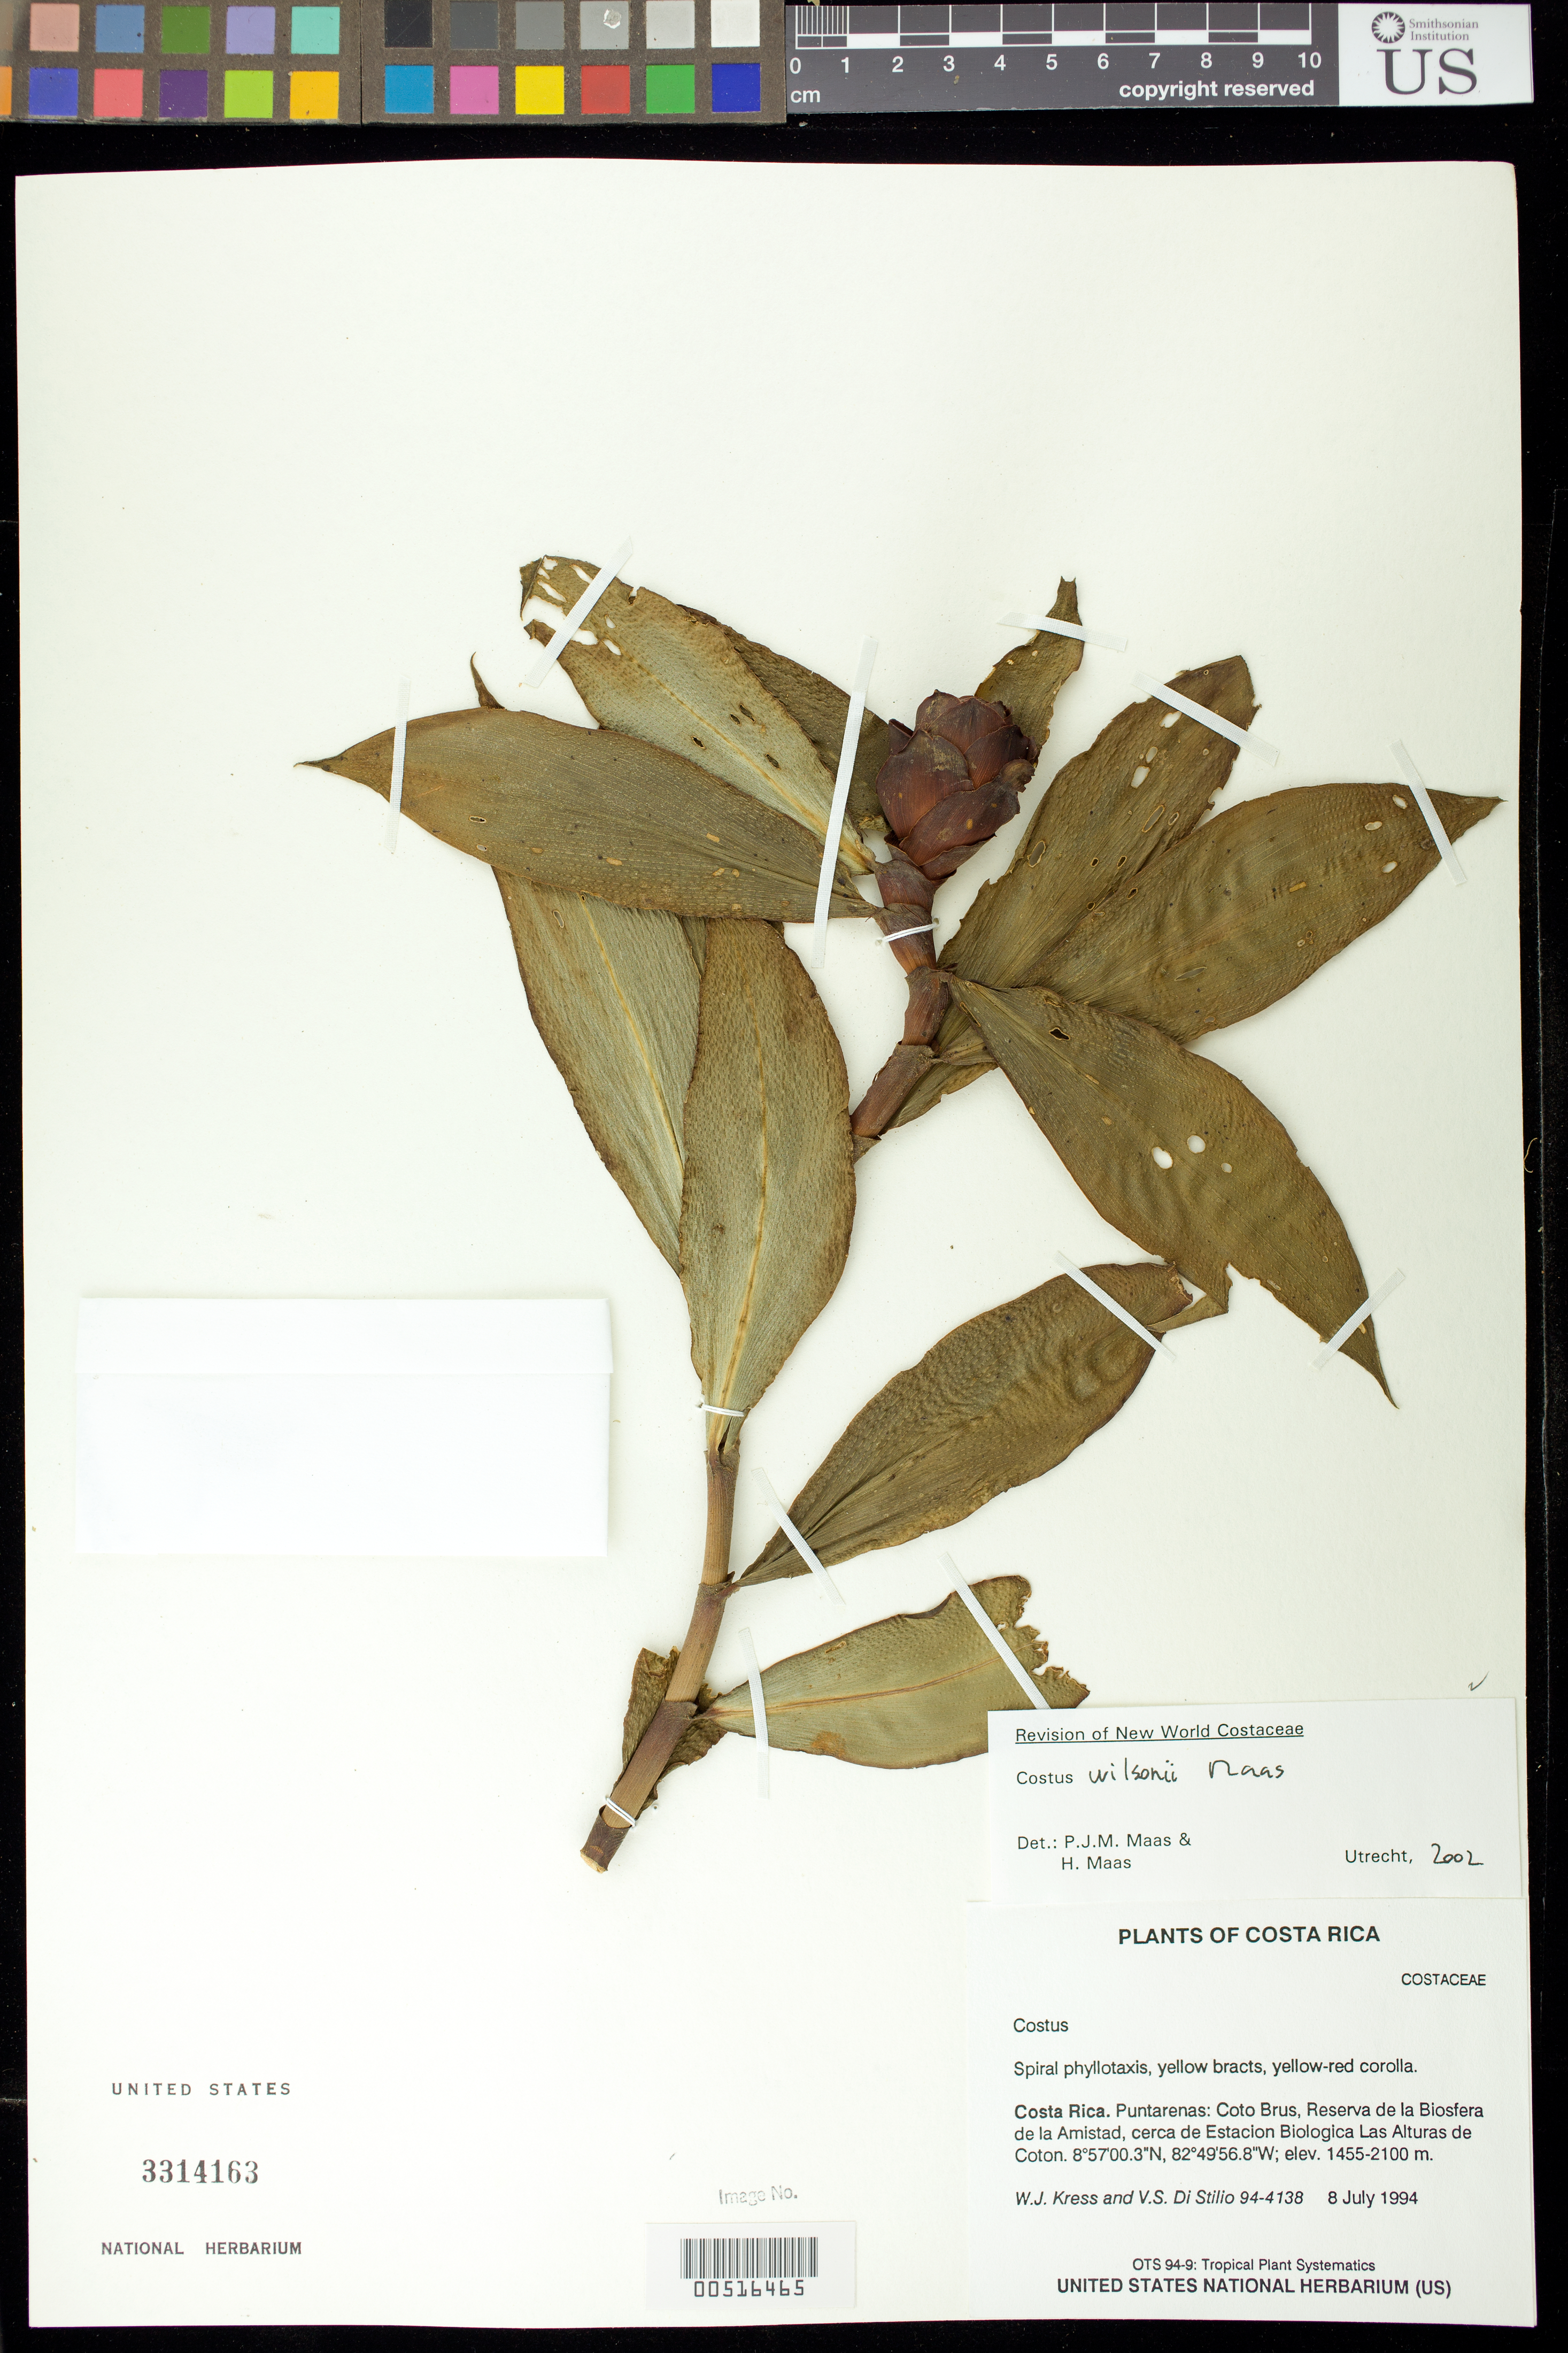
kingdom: Plantae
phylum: Tracheophyta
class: Liliopsida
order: Zingiberales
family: Costaceae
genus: Costus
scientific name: Costus wilsonii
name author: Maas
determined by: Maas, Paul J. M.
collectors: W. J. Kress & V. Di Stilio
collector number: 94-4138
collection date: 1994-07-08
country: Costa Rica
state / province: Puntarenas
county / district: Coto Brus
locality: Reserva de la Biosfera de la Amistad, cerca de Estacion Biologica Las alturas de Coton.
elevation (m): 1455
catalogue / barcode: US 3314163